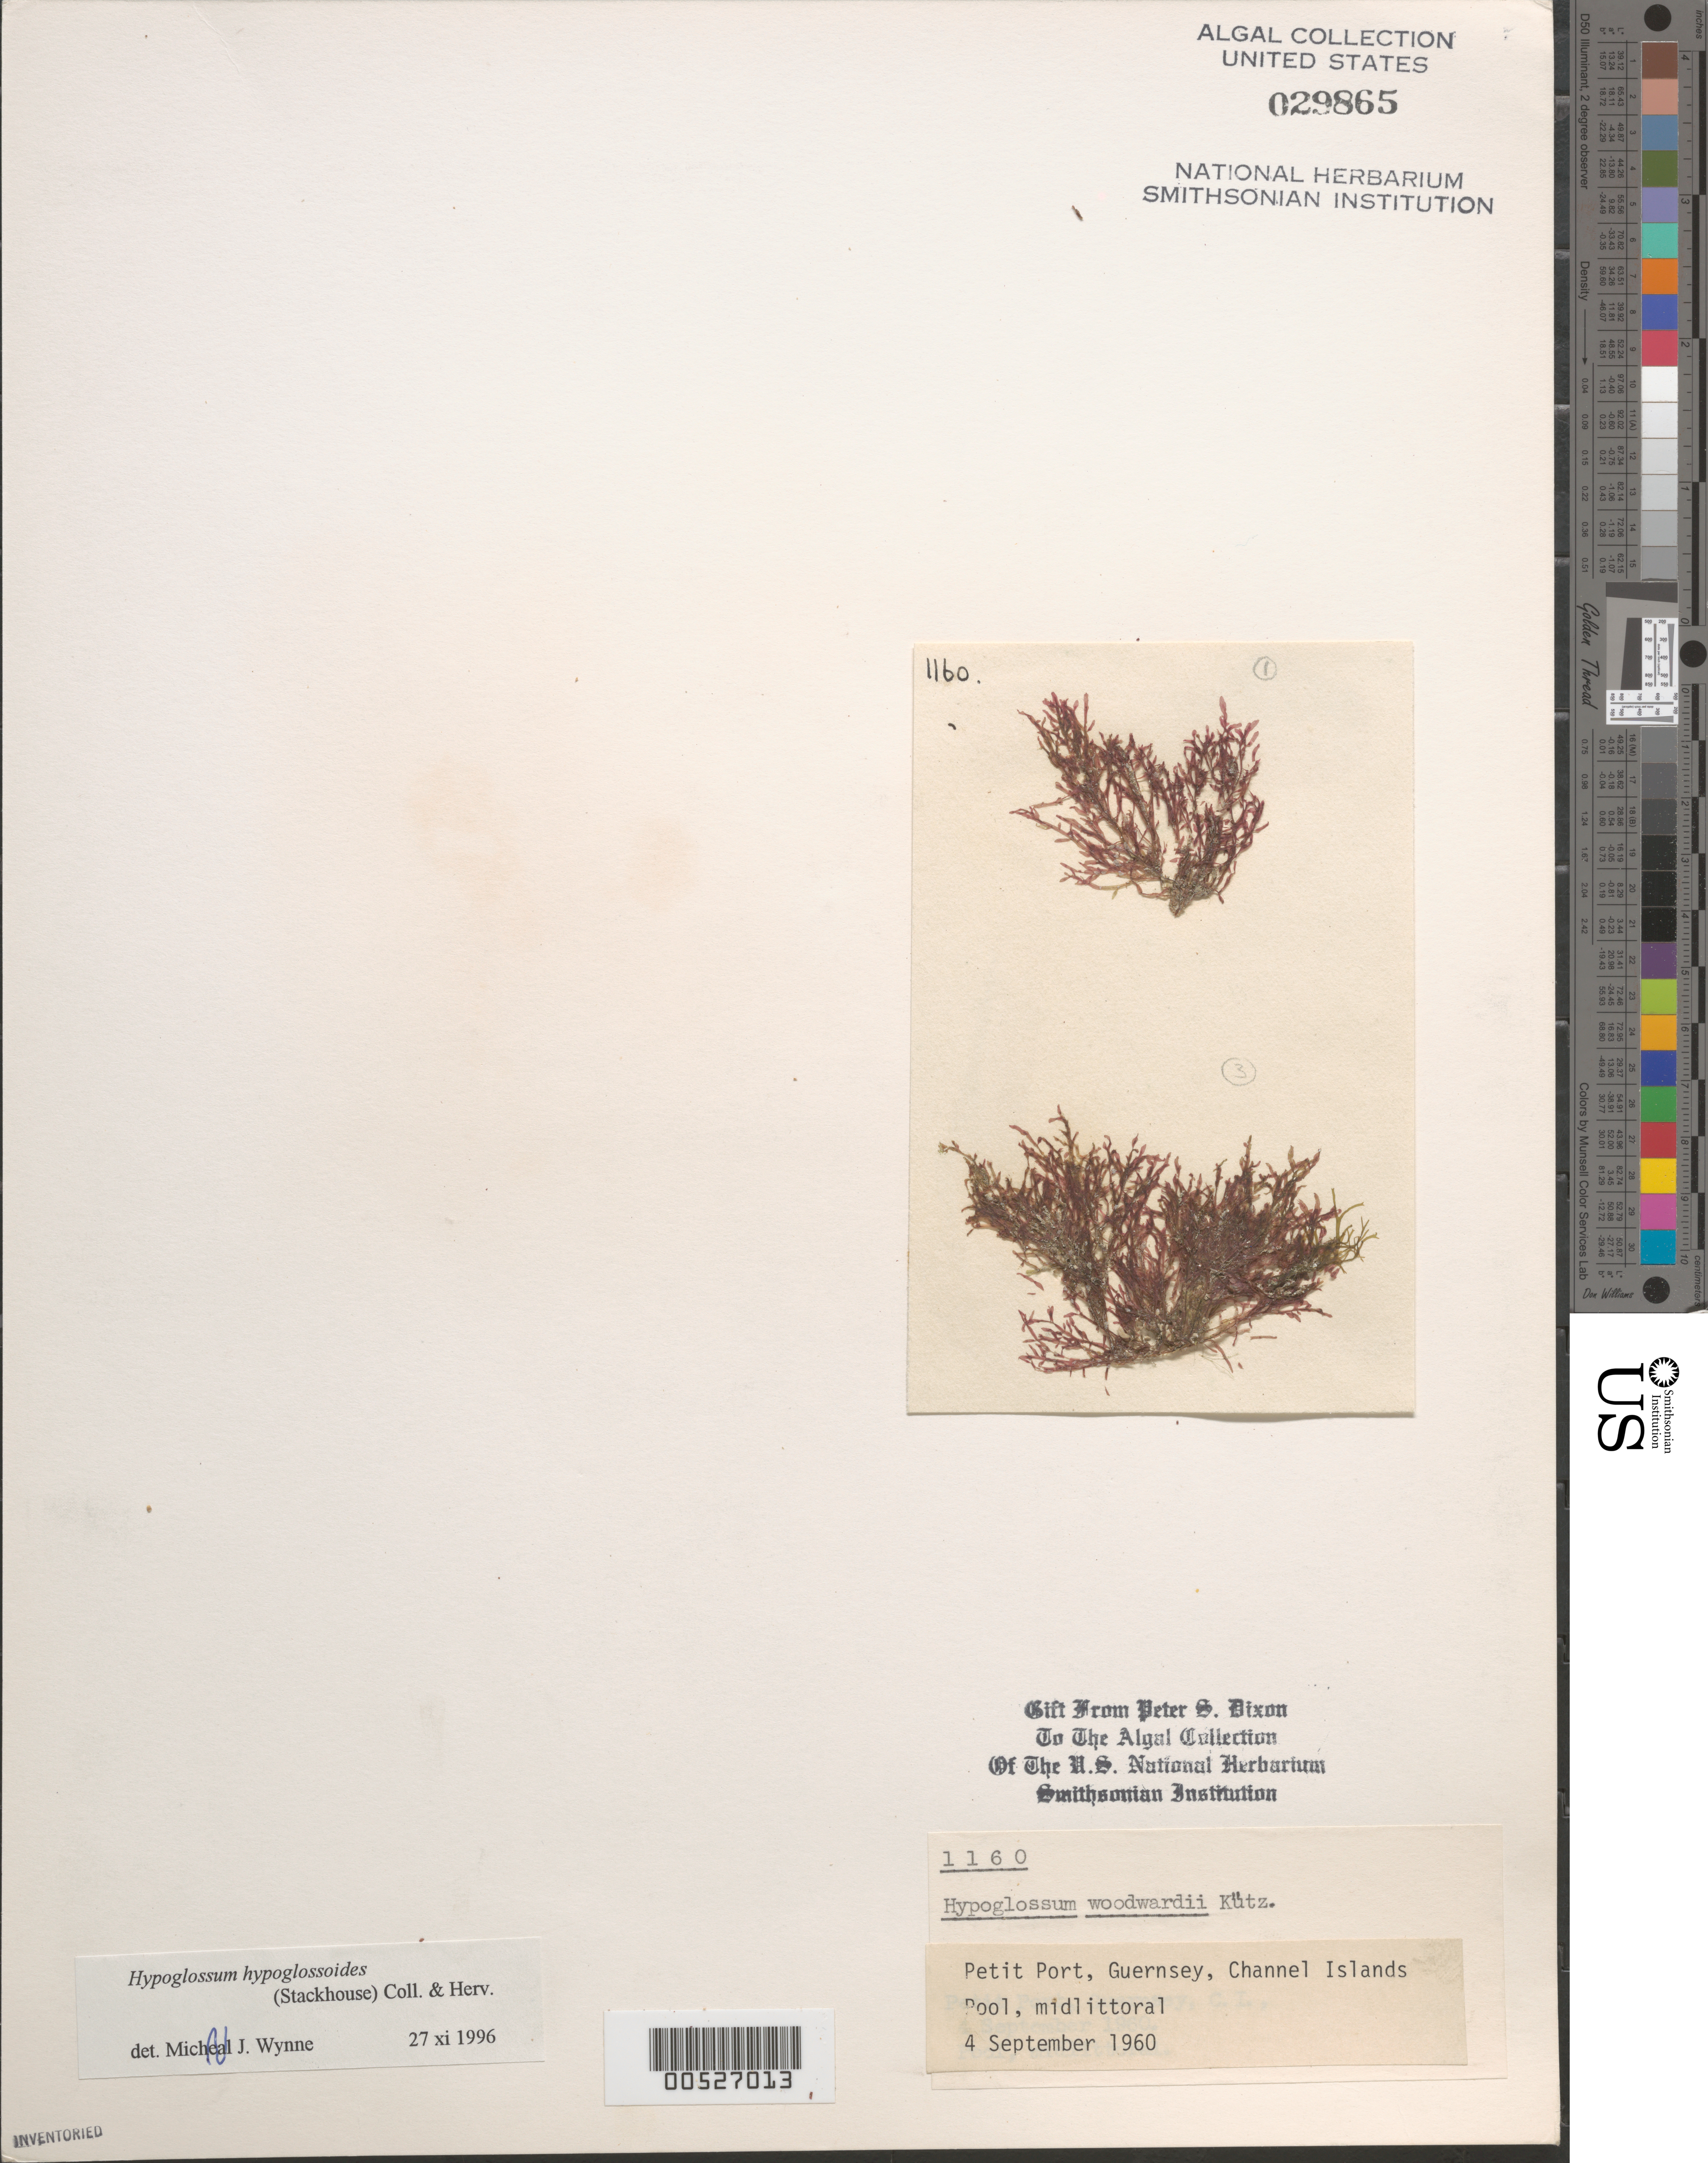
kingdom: Plantae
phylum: Rhodophyta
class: Florideophyceae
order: Ceramiales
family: Delesseriaceae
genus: Hypoglossum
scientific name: Hypoglossum hypoglossoides (Harv.) Womersley & Shepley, nom. illeg.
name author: (Harv.) Womersley & Shepley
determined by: Wynne, M. J.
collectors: P. S. Dixon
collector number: PSD 1160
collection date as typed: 04 Sep 1960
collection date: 1960-09-04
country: United Kingdom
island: Guernsey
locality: Petit Port. Bailiwick of Guernsey.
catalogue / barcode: US 29865